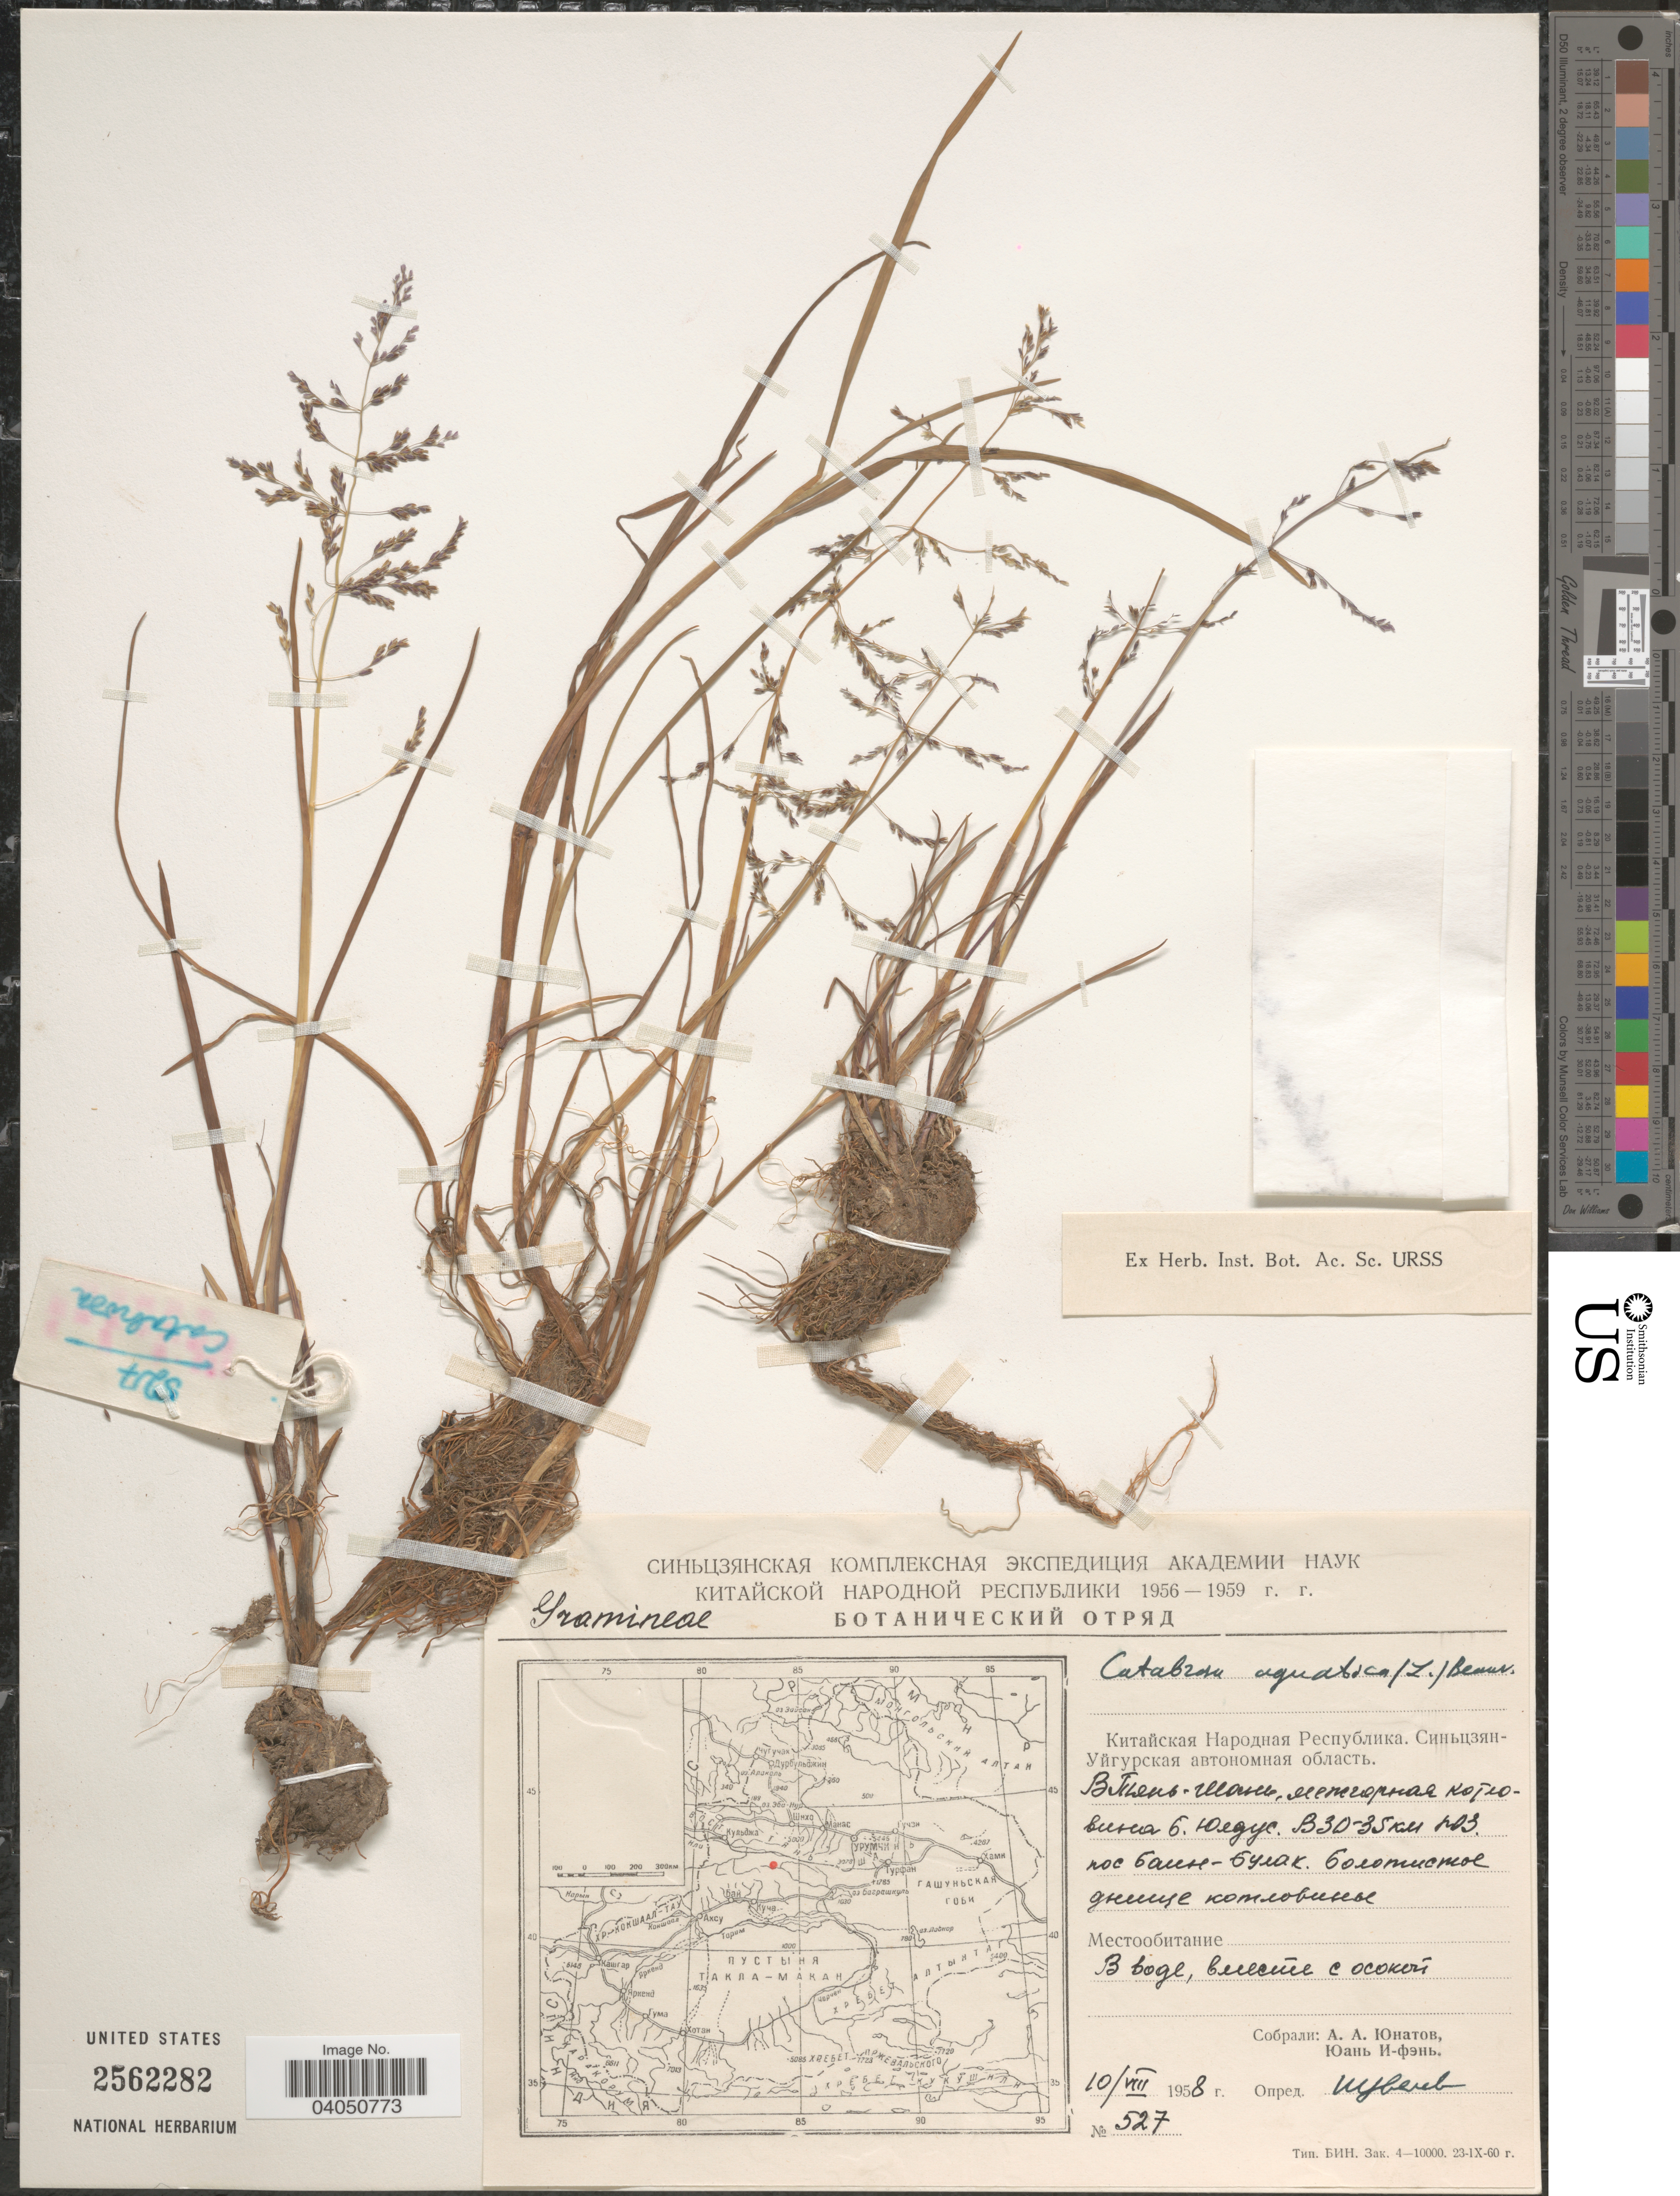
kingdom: Plantae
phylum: Tracheophyta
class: Liliopsida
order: Poales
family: Poaceae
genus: Catabrosa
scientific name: Catabrosa aquatica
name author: (L.) P. Beauv.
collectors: A. Unatov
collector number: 527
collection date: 1958-08-10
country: China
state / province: Xinjiang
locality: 30-35 km SW of Bain-Bulak.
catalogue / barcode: US 2562282